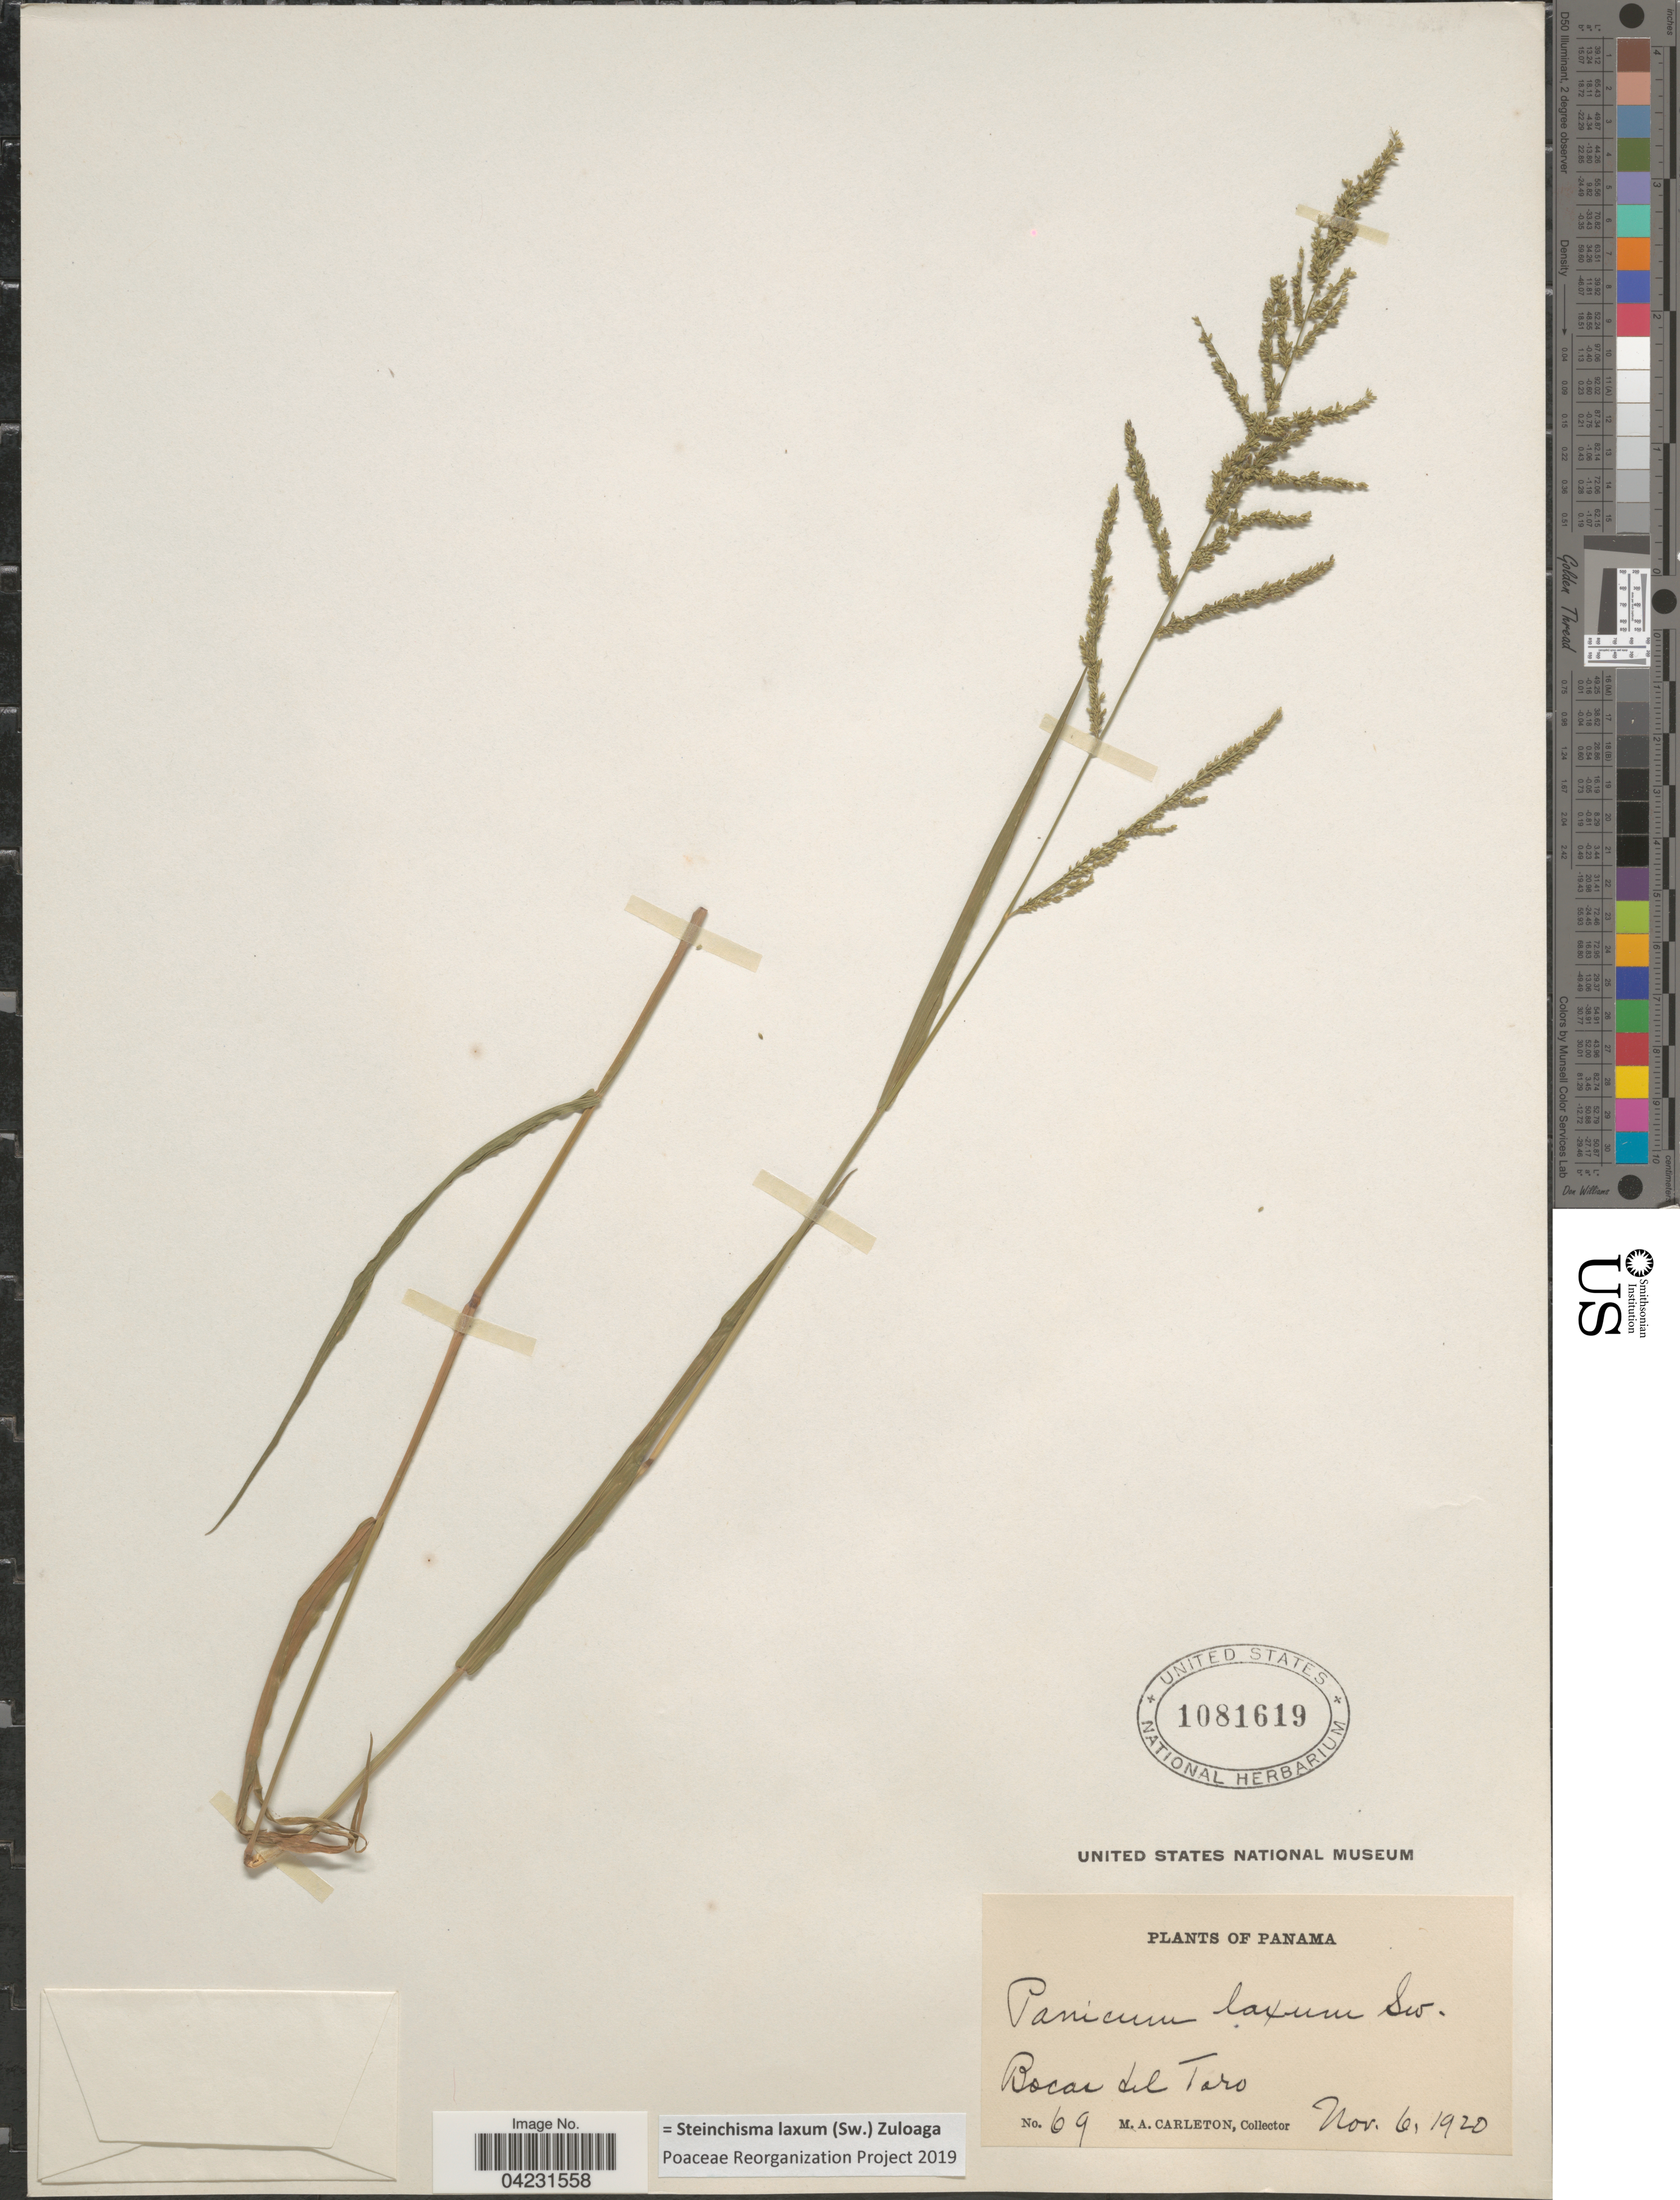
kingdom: Plantae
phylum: Tracheophyta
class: Liliopsida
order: Poales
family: Poaceae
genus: Steinchisma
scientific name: Steinchisma laxum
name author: (Sw.) Zuloaga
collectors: M. A. Carleton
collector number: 69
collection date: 1920-11-06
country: Panama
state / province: Bocas del Toro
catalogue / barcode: US 1081619